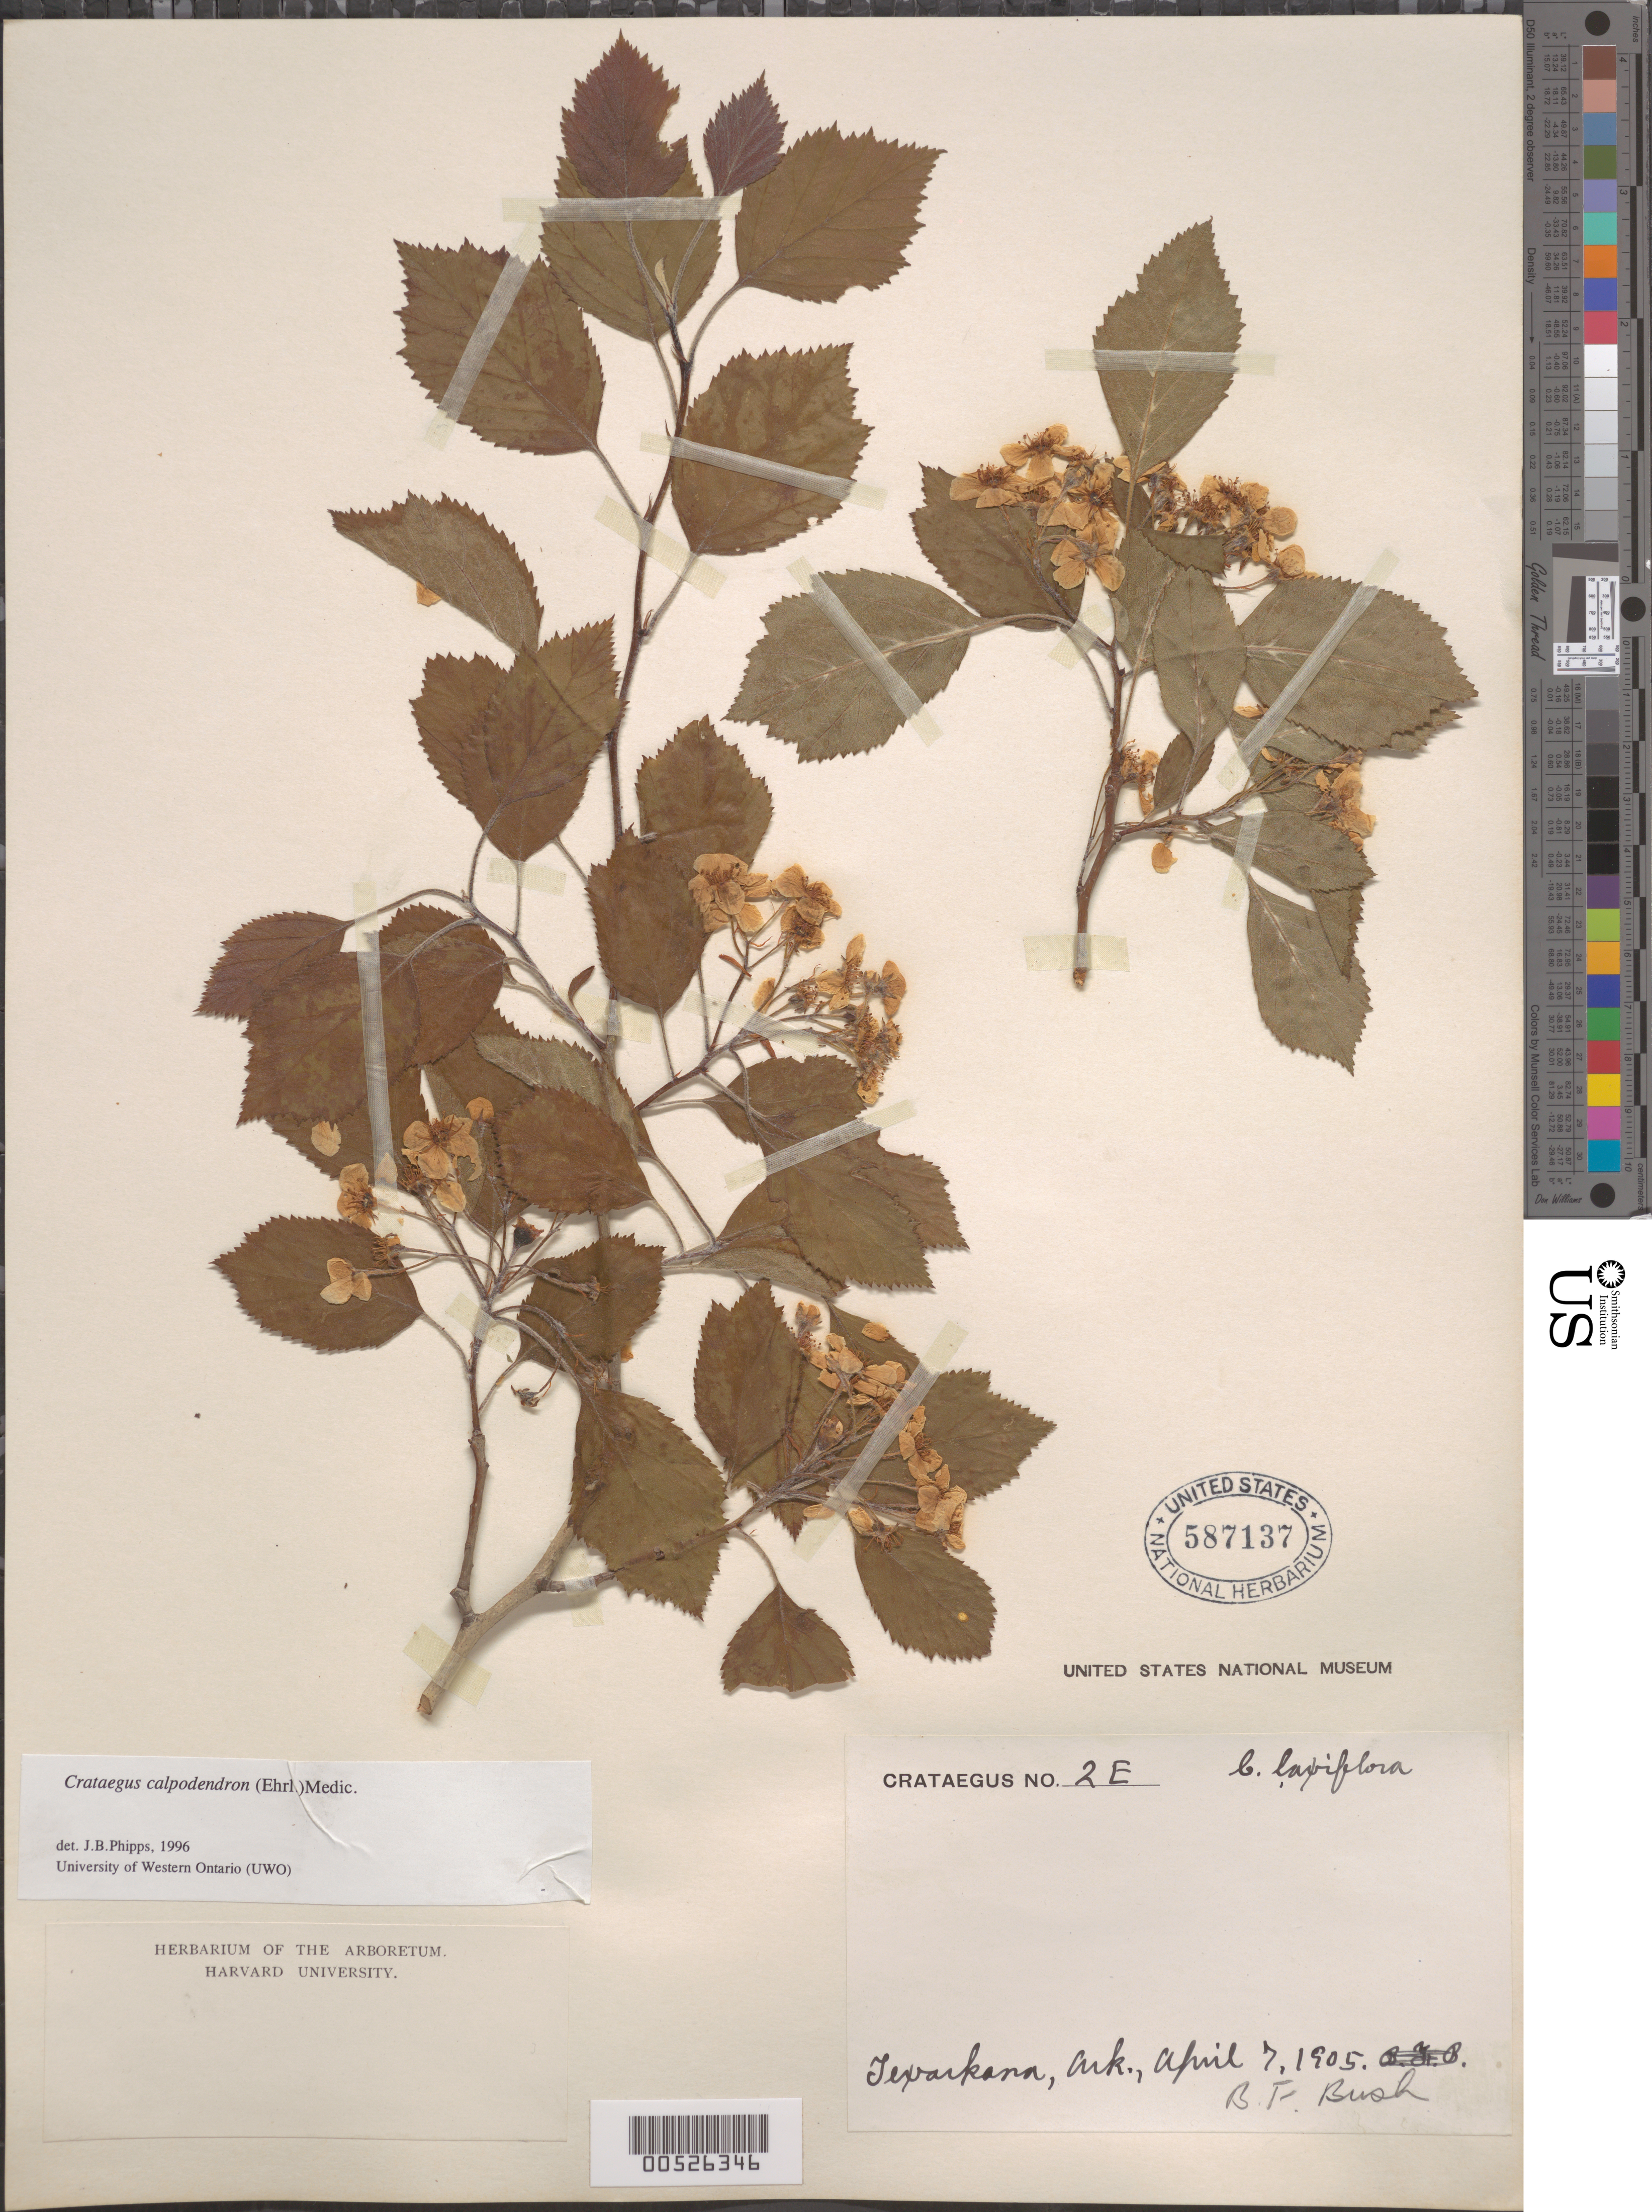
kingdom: Plantae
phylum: Tracheophyta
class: Magnoliopsida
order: Rosales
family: Rosaceae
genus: Crataegus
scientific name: Crataegus calpodendron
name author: (Ehrh.) Medik.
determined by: Phipps, James B., (UWO), University of Western Ontario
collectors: B. F. Bush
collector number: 2E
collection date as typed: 07 Apr 1905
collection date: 1905-04-07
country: United States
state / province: Arkansas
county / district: Miller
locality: Texarkana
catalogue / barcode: US 587137